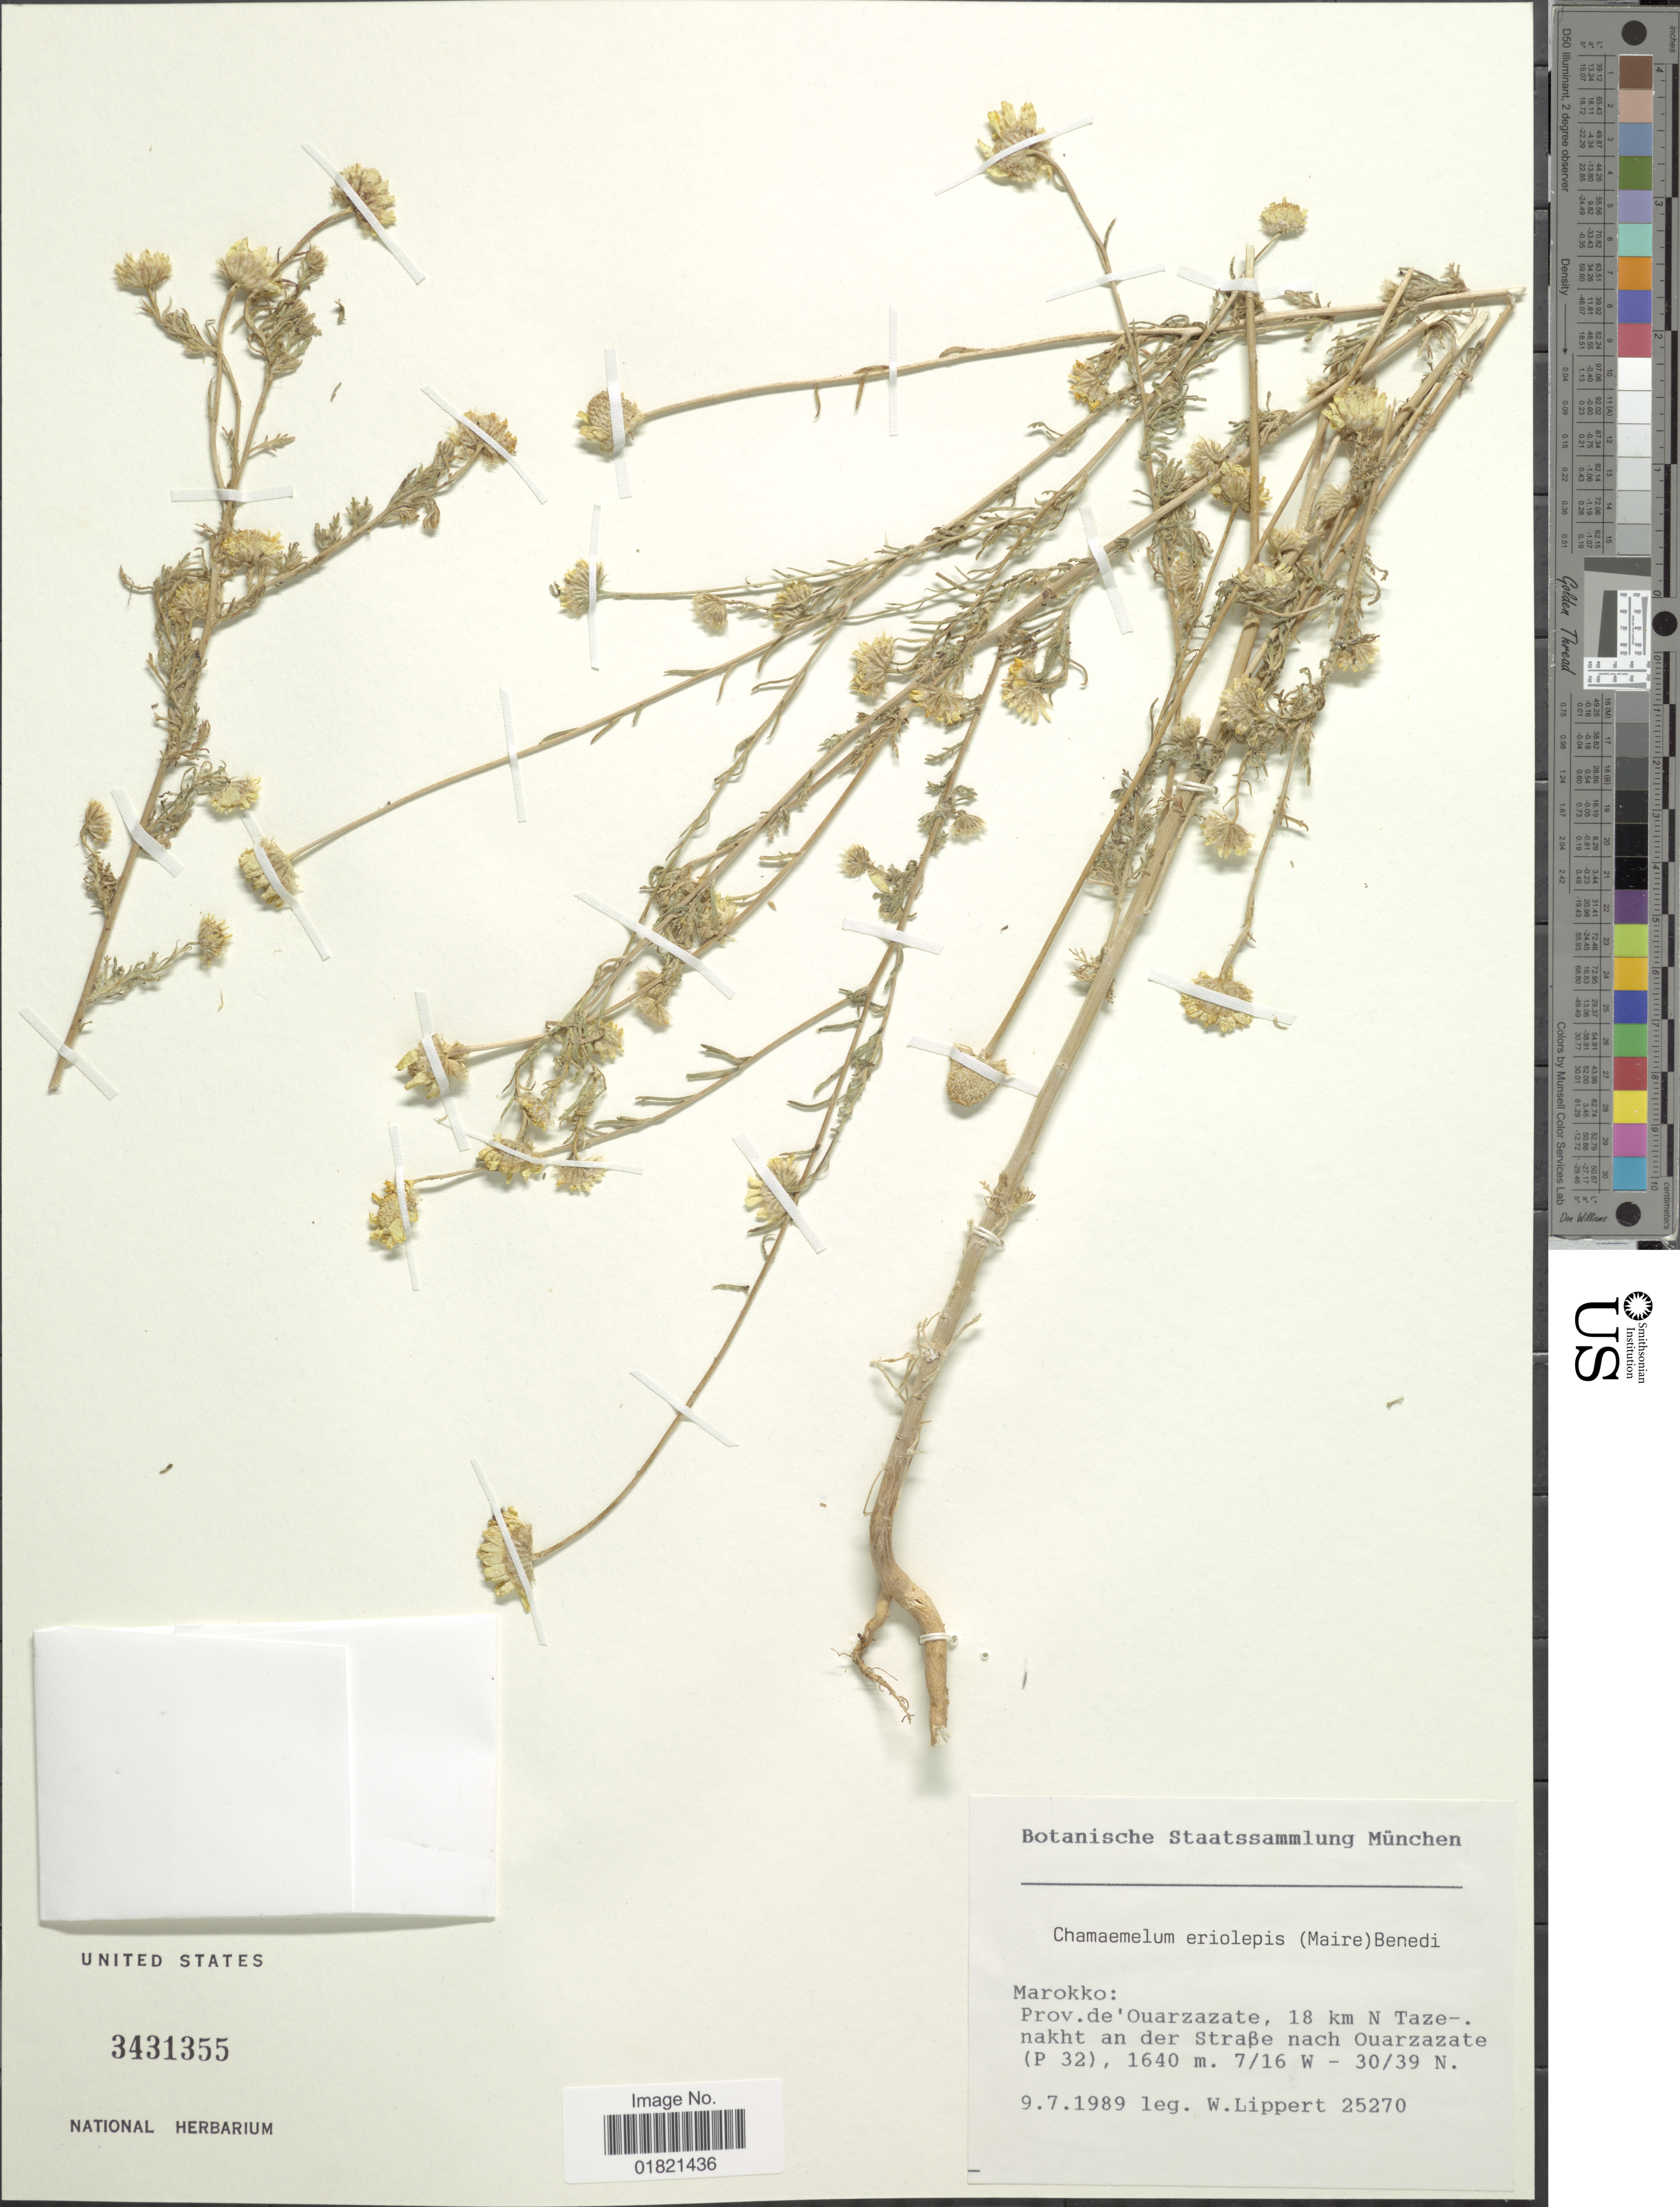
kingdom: Plantae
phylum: Tracheophyta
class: Magnoliopsida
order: Asterales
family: Asteraceae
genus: Chamaemelum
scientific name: Chamaemelum eriolepsis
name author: (Coss. ex Maire) Benedí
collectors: W. Lippert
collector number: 25270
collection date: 1989-07-09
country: Morocco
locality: Prov. d' Ouarzazate. 18 km N Tazenakht an der Strabe nach Ouarzazate (P32)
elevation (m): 1640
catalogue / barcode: US 3431355